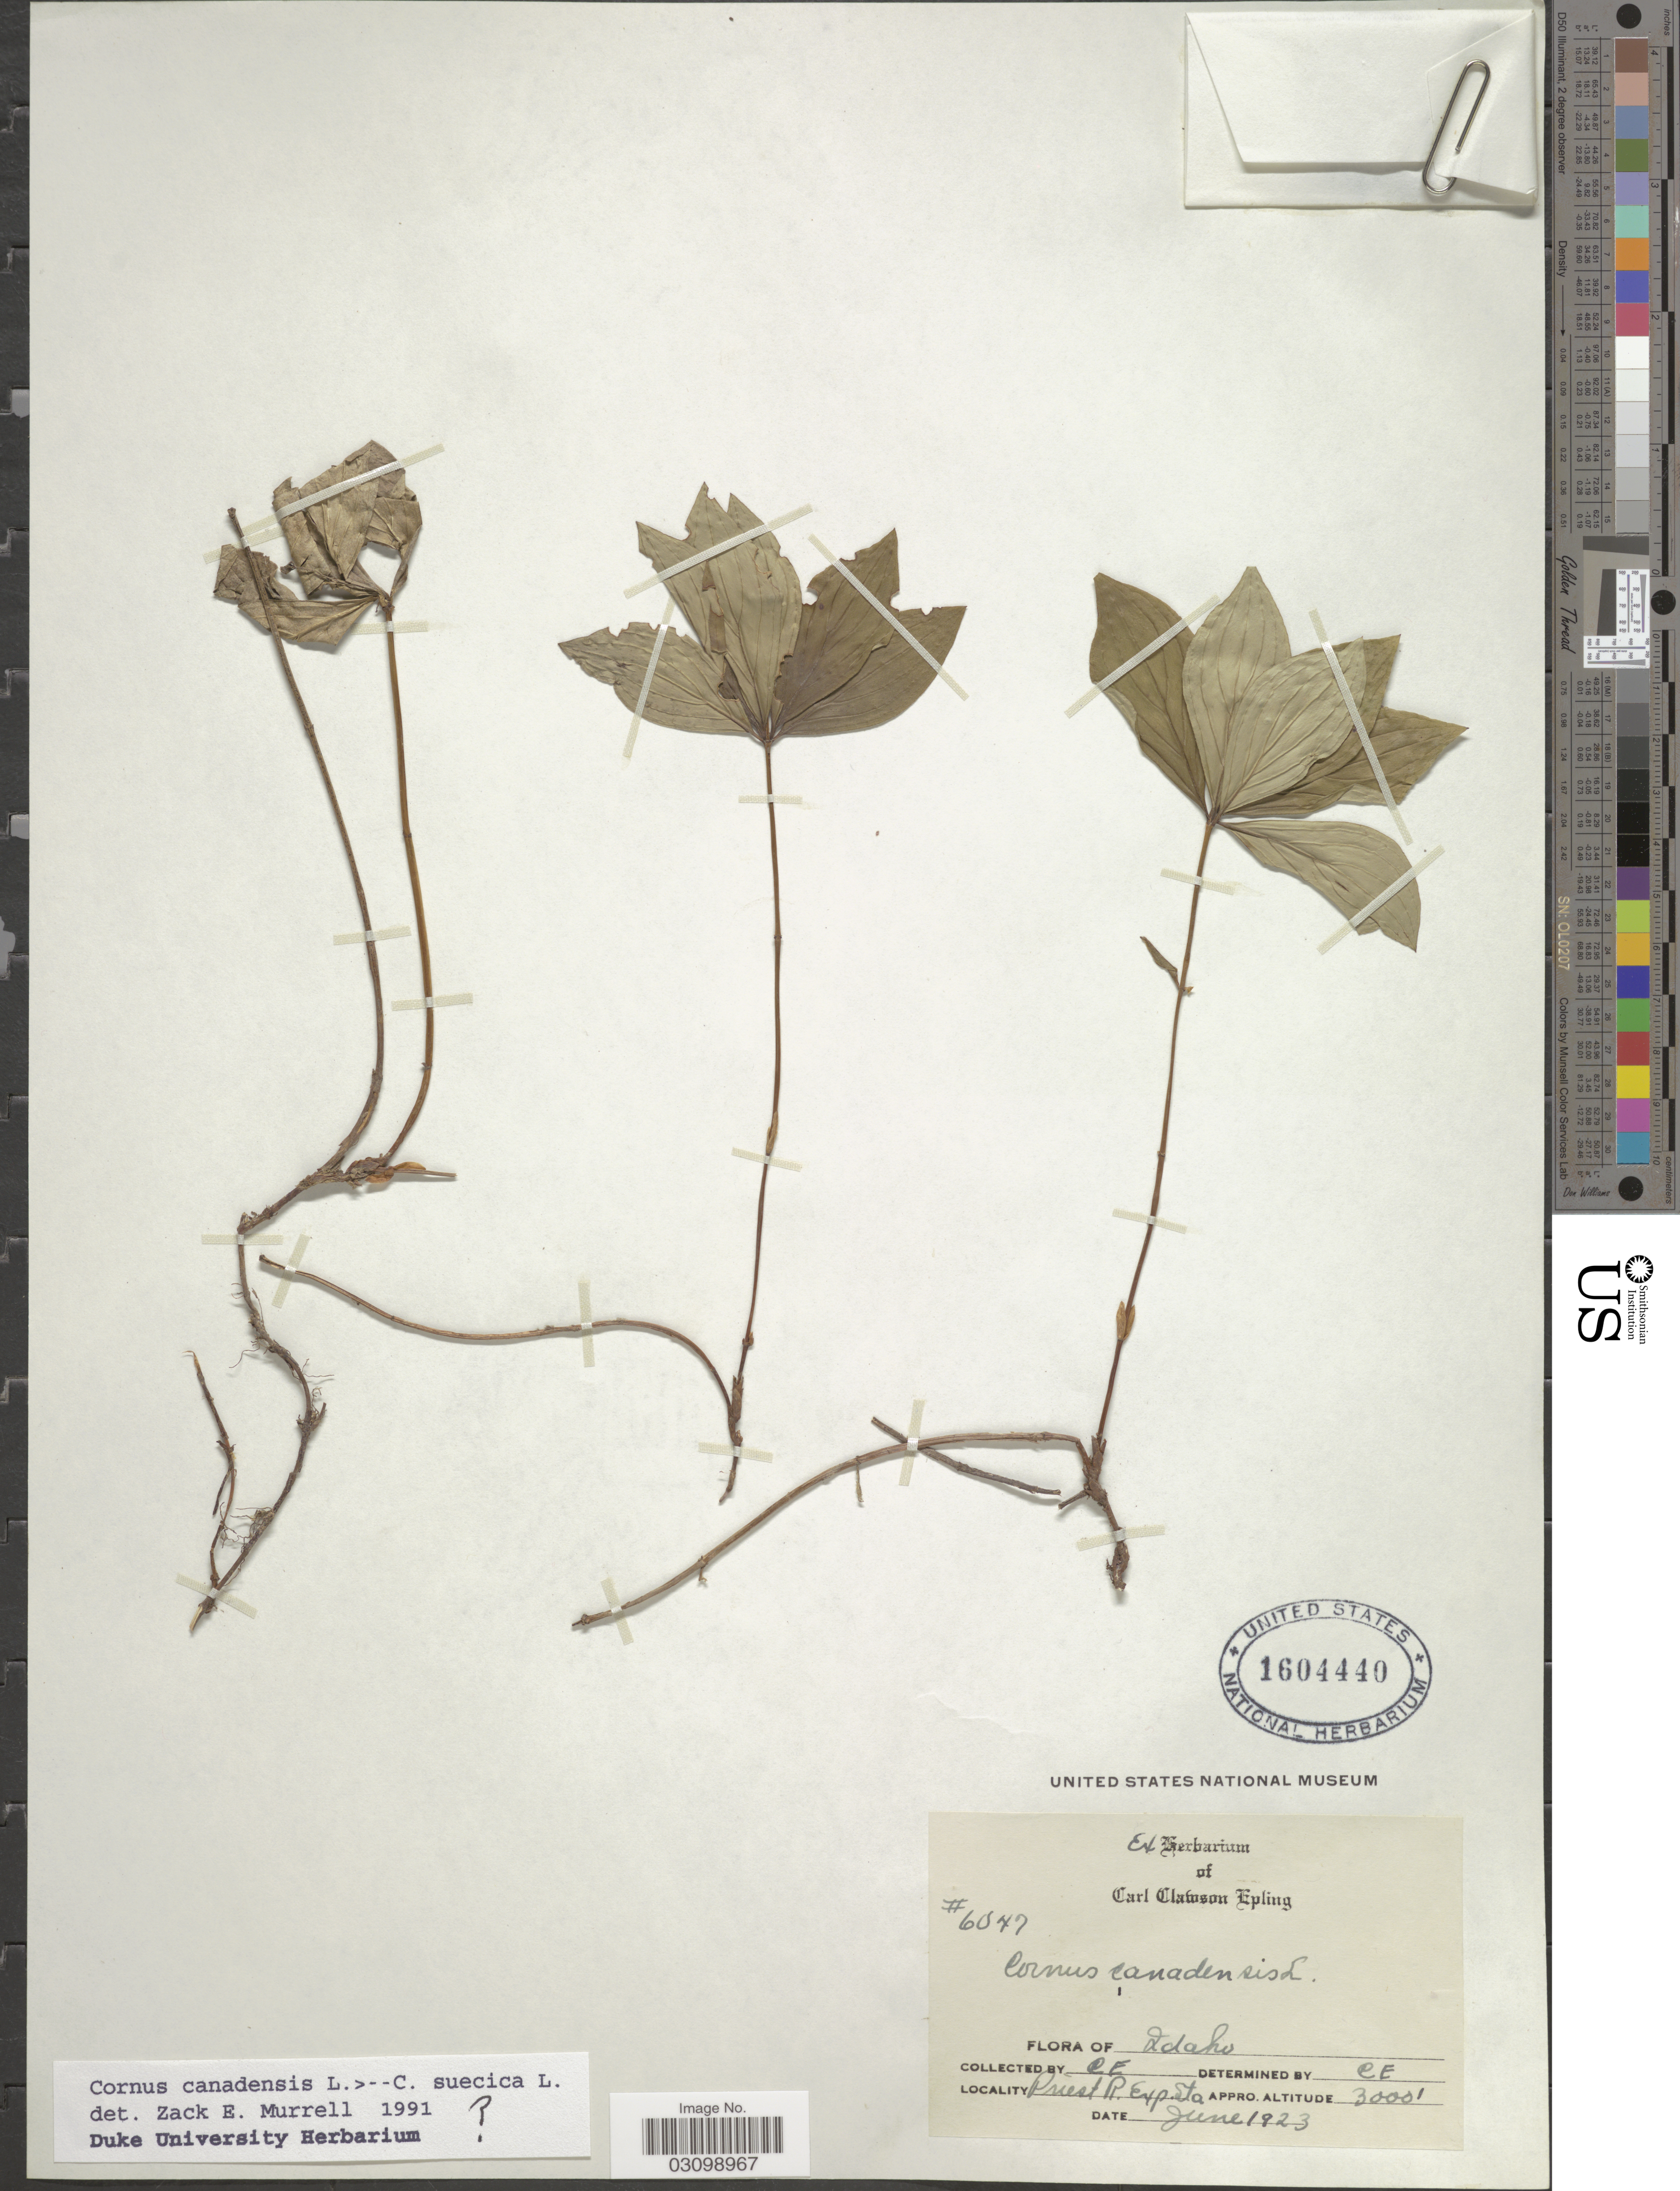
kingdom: Plantae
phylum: Tracheophyta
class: Magnoliopsida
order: Cornales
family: Cornaceae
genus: Cornus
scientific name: Cornus sp.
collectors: C. C. Epling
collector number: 6047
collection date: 1923-06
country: United States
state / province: Idaho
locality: Priest R. Exp. Sta.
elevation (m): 914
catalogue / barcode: US 1604440